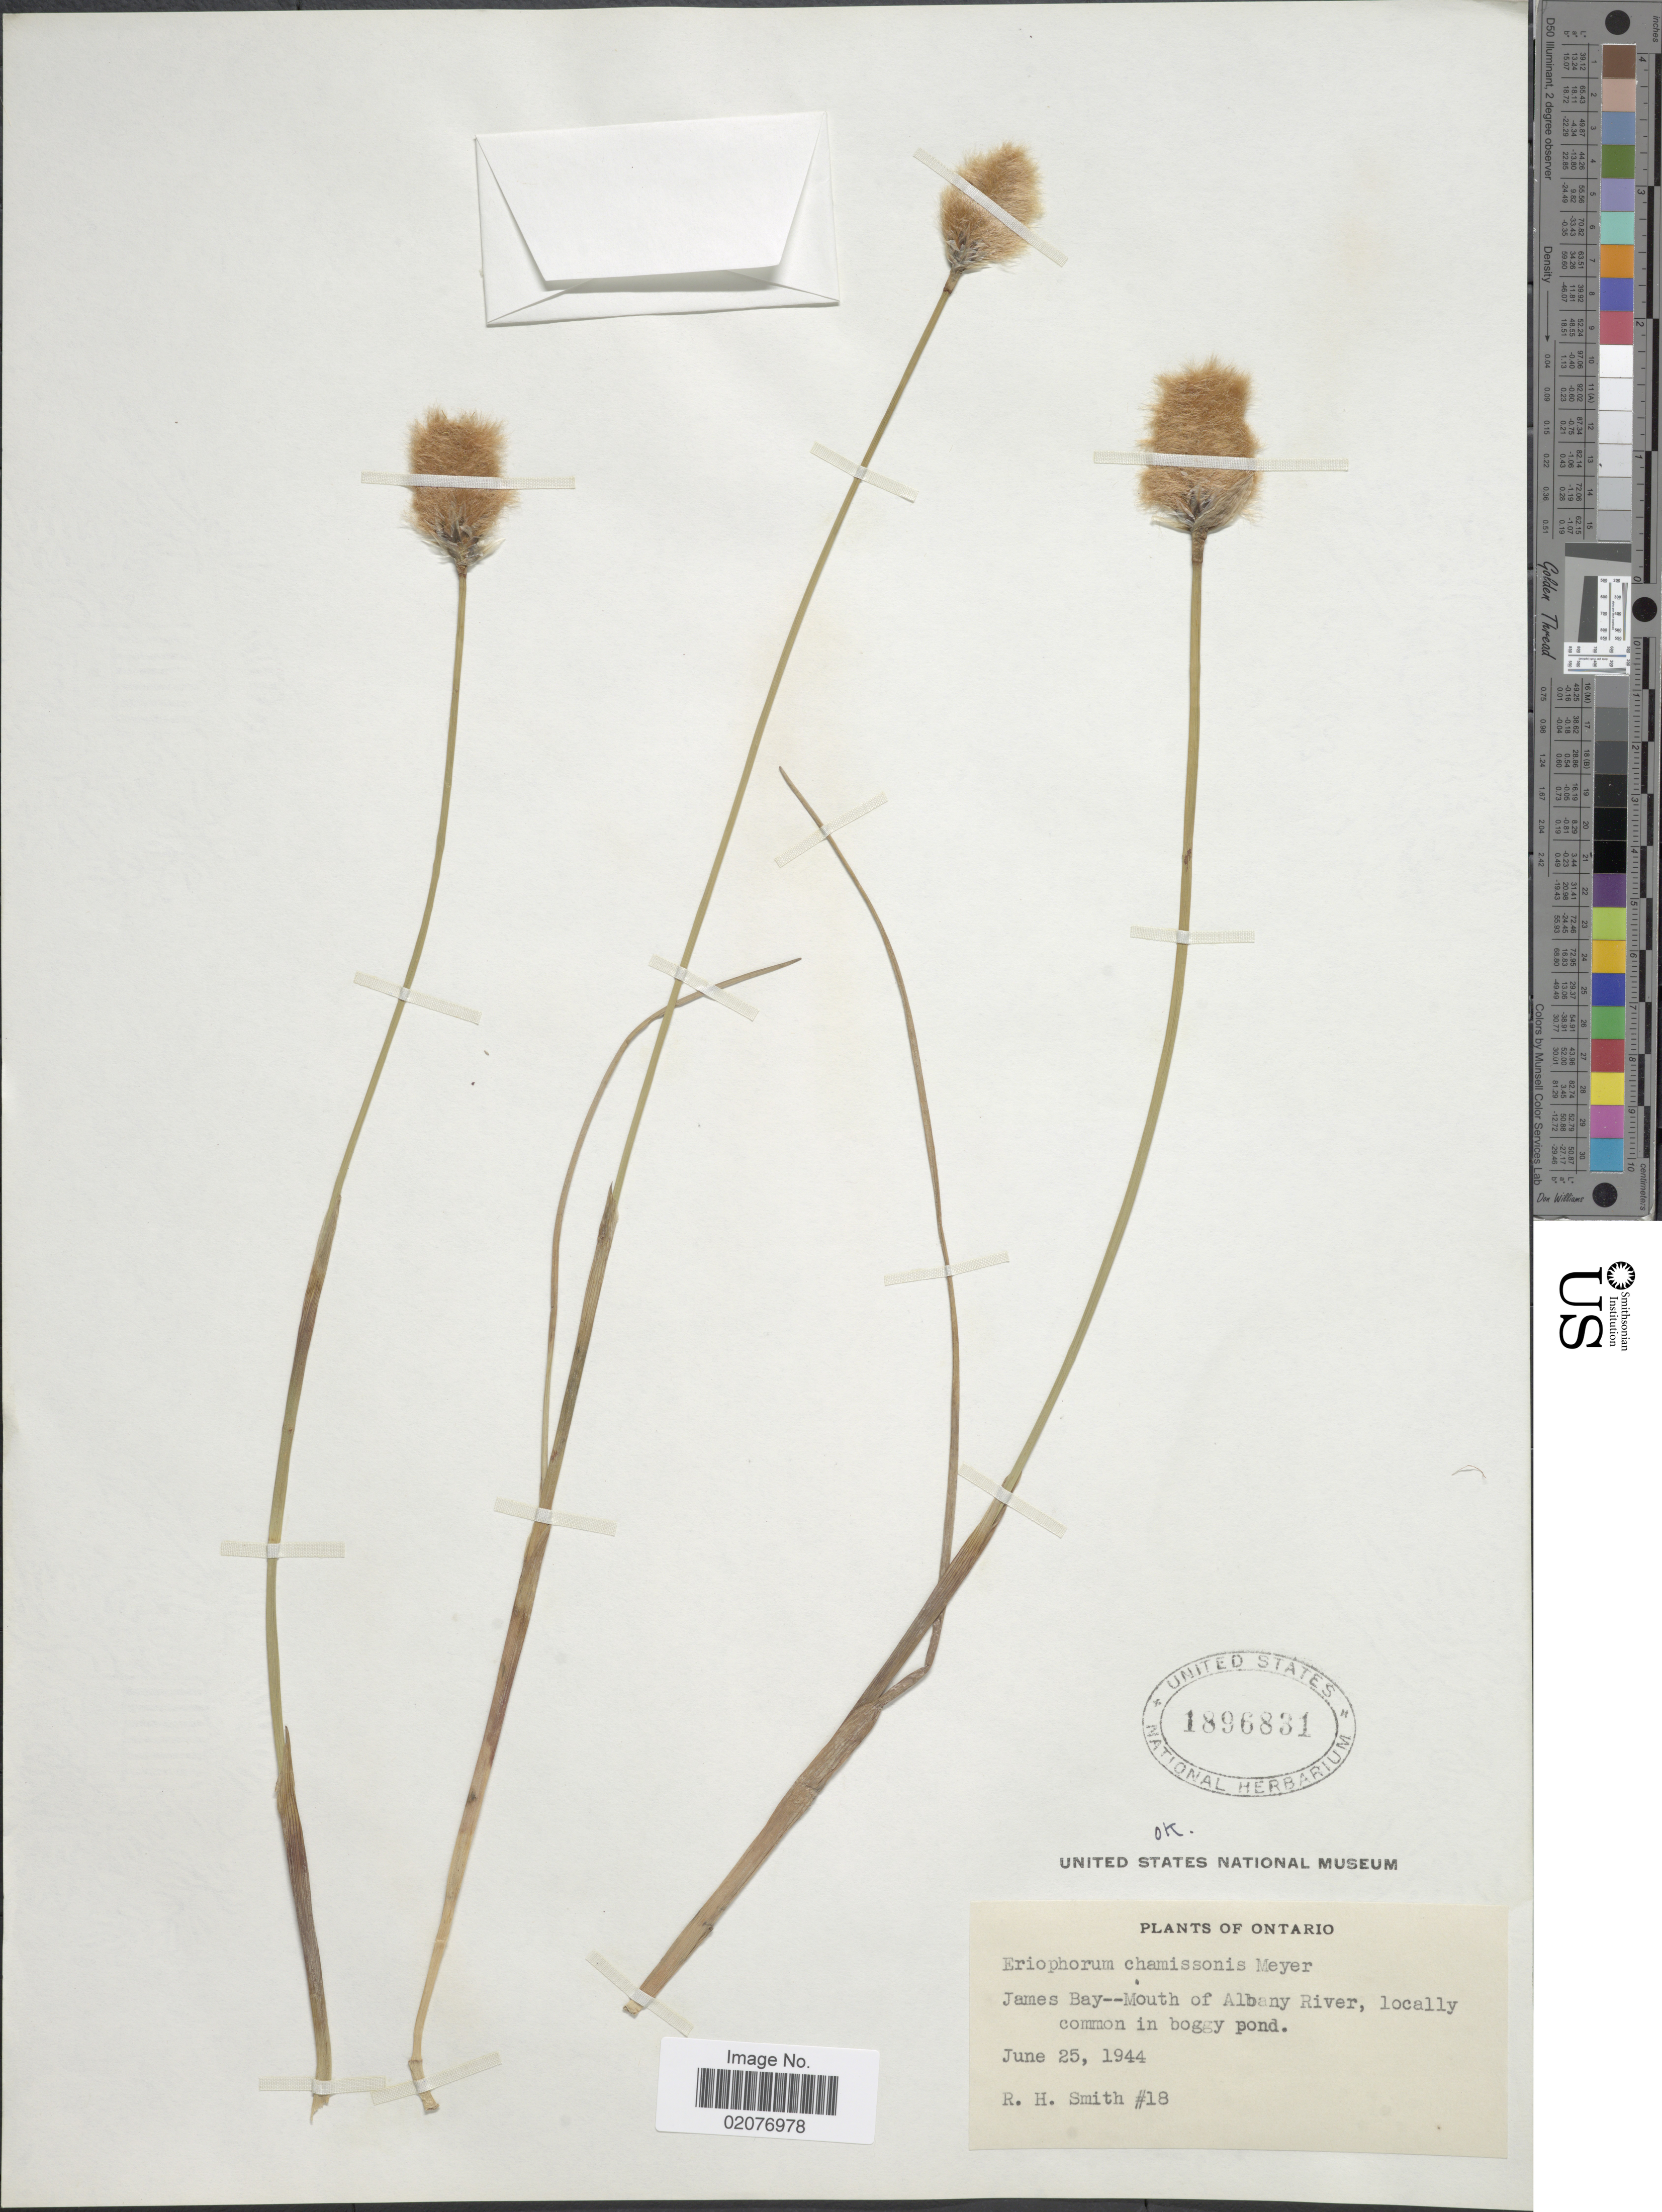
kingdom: Plantae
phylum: Tracheophyta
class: Liliopsida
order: Poales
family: Cyperaceae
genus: Eriophorum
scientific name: Eriophorum chamissonis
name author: C.A. Mey.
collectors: R. H. Smith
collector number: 18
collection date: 1944-06-25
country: Canada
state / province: Ontario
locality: James Bay--Mouth of Albany River, locally common in boggy pond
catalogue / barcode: US 1896831